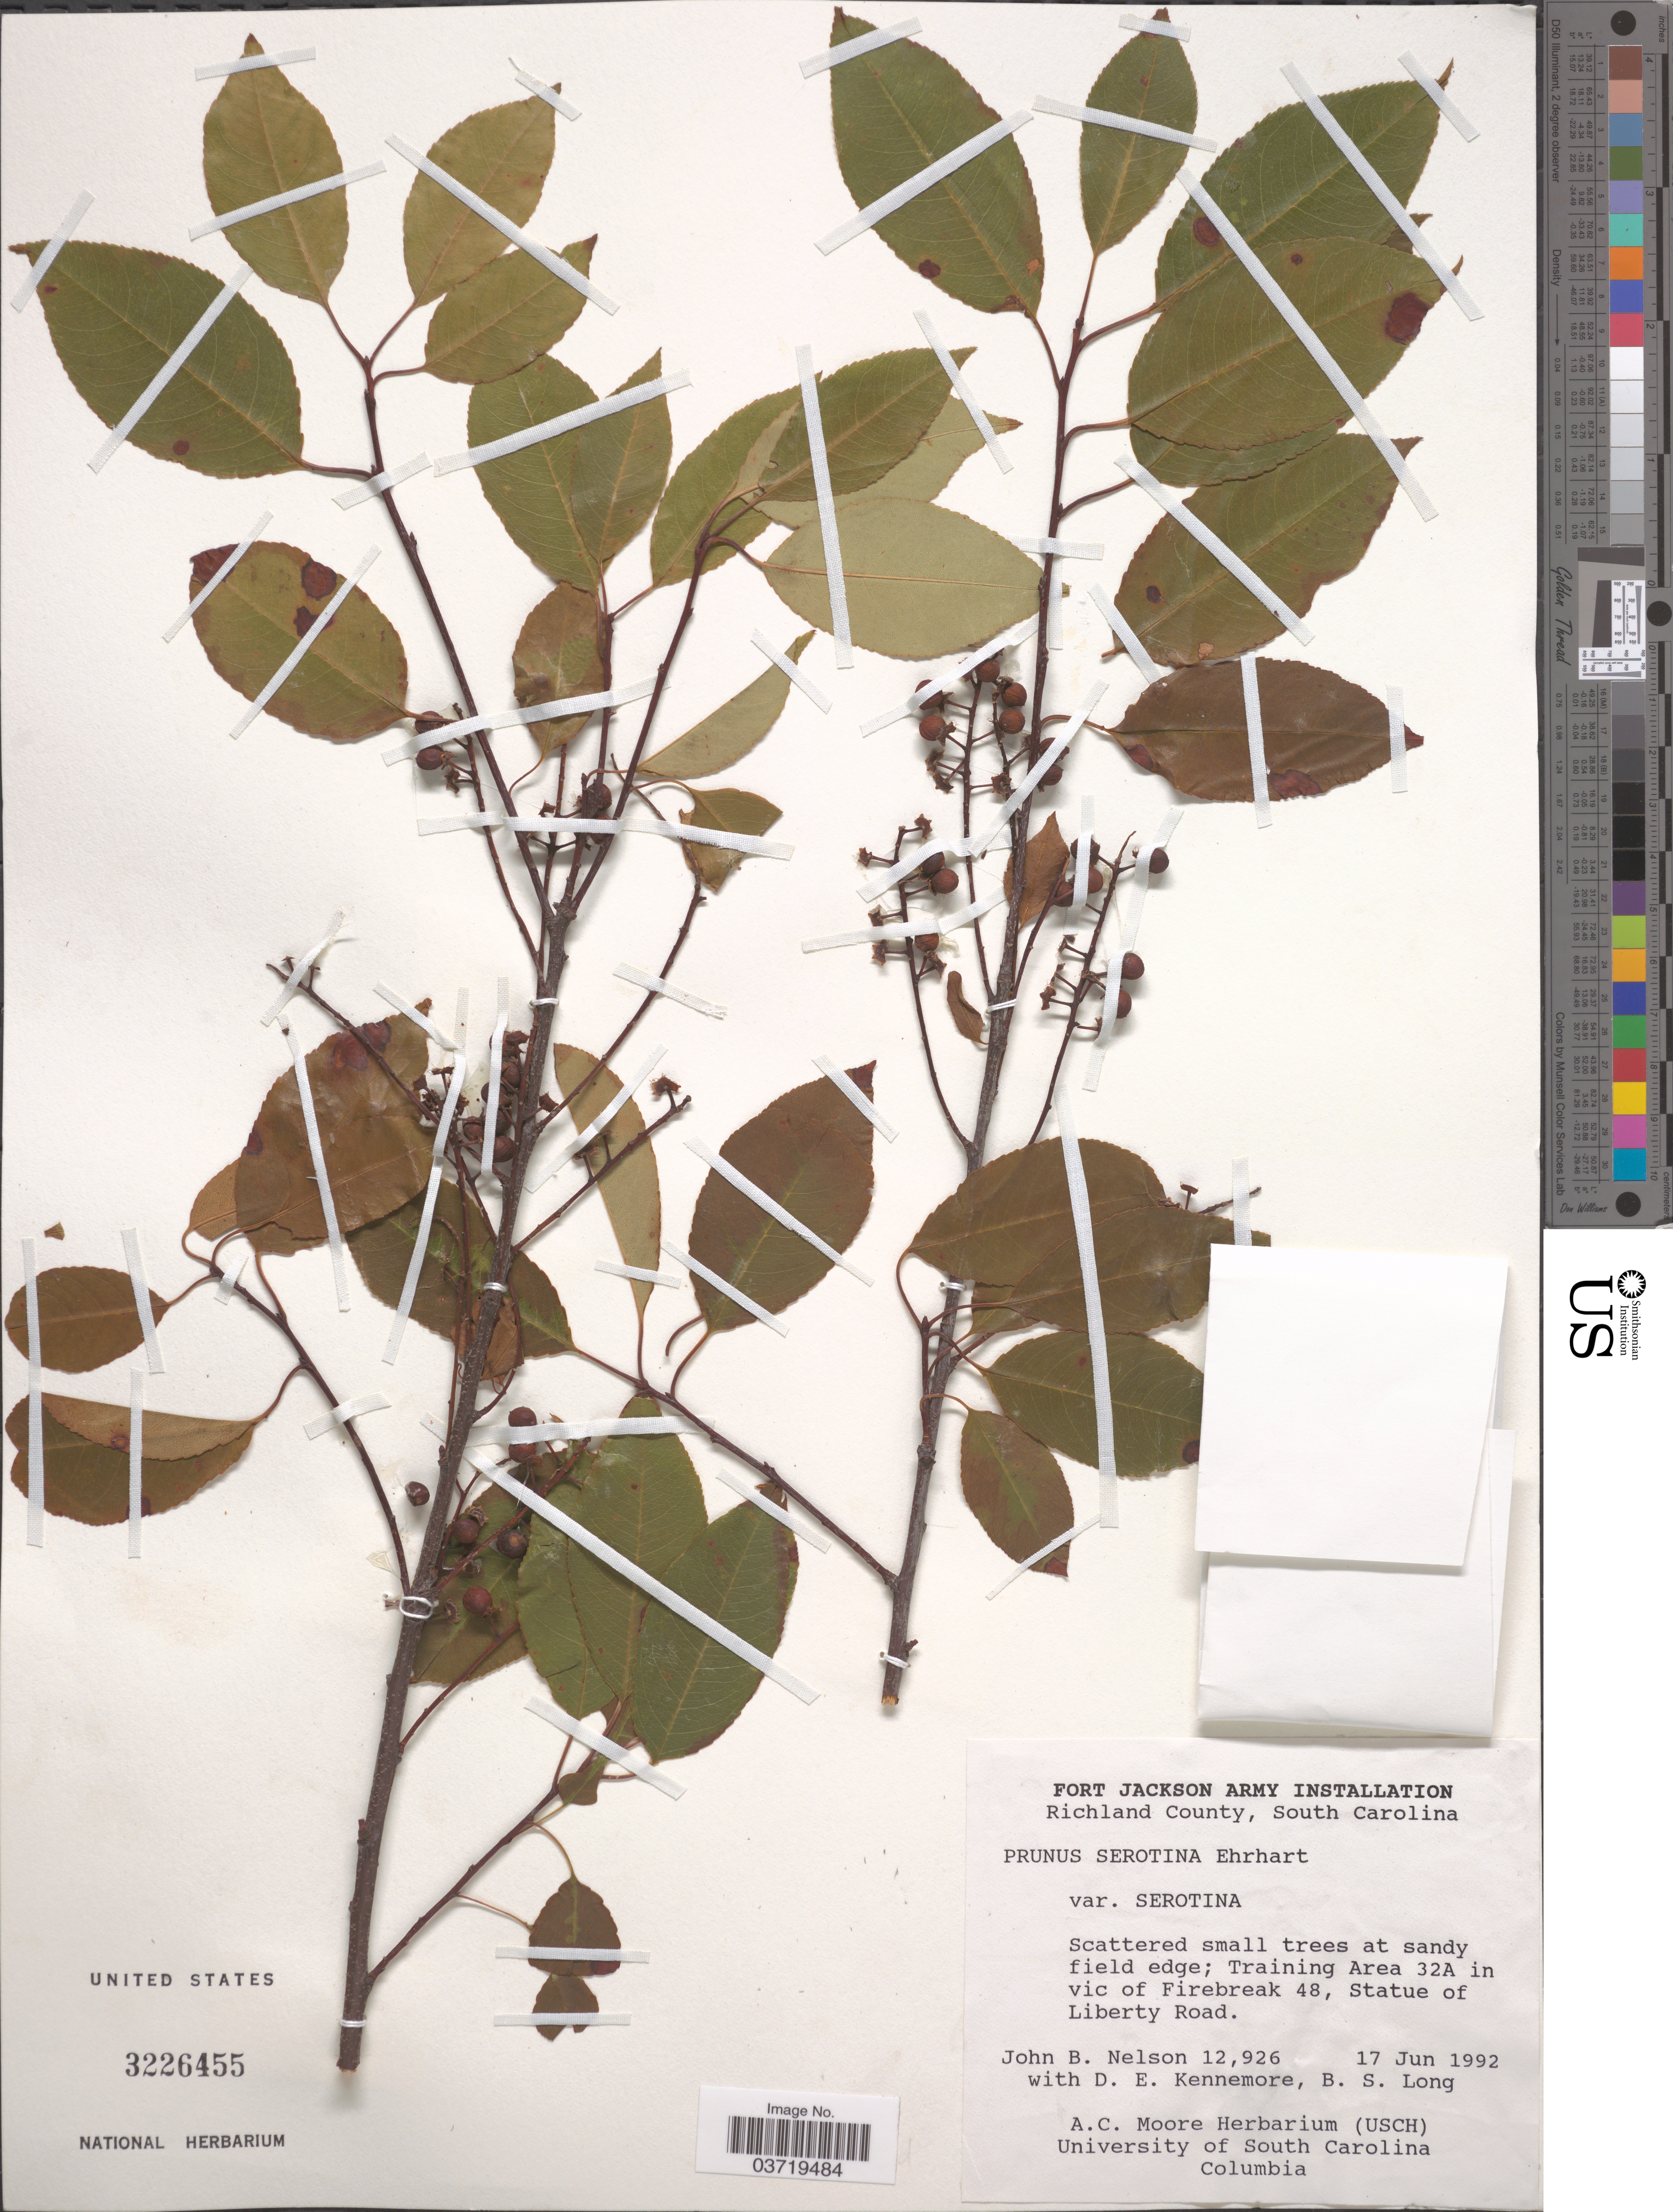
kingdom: Plantae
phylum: Tracheophyta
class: Magnoliopsida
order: Rosales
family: Rosaceae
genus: Prunus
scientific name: Prunus serotina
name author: Ehrh.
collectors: J. B. Nelson, D. Kennemore & B. Long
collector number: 12926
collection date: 1992-06-17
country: United States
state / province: South Carolina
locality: Richland County. Training Area 32A in vic of Firebreak 48, Statue of Liberty Road.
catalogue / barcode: US 3226455